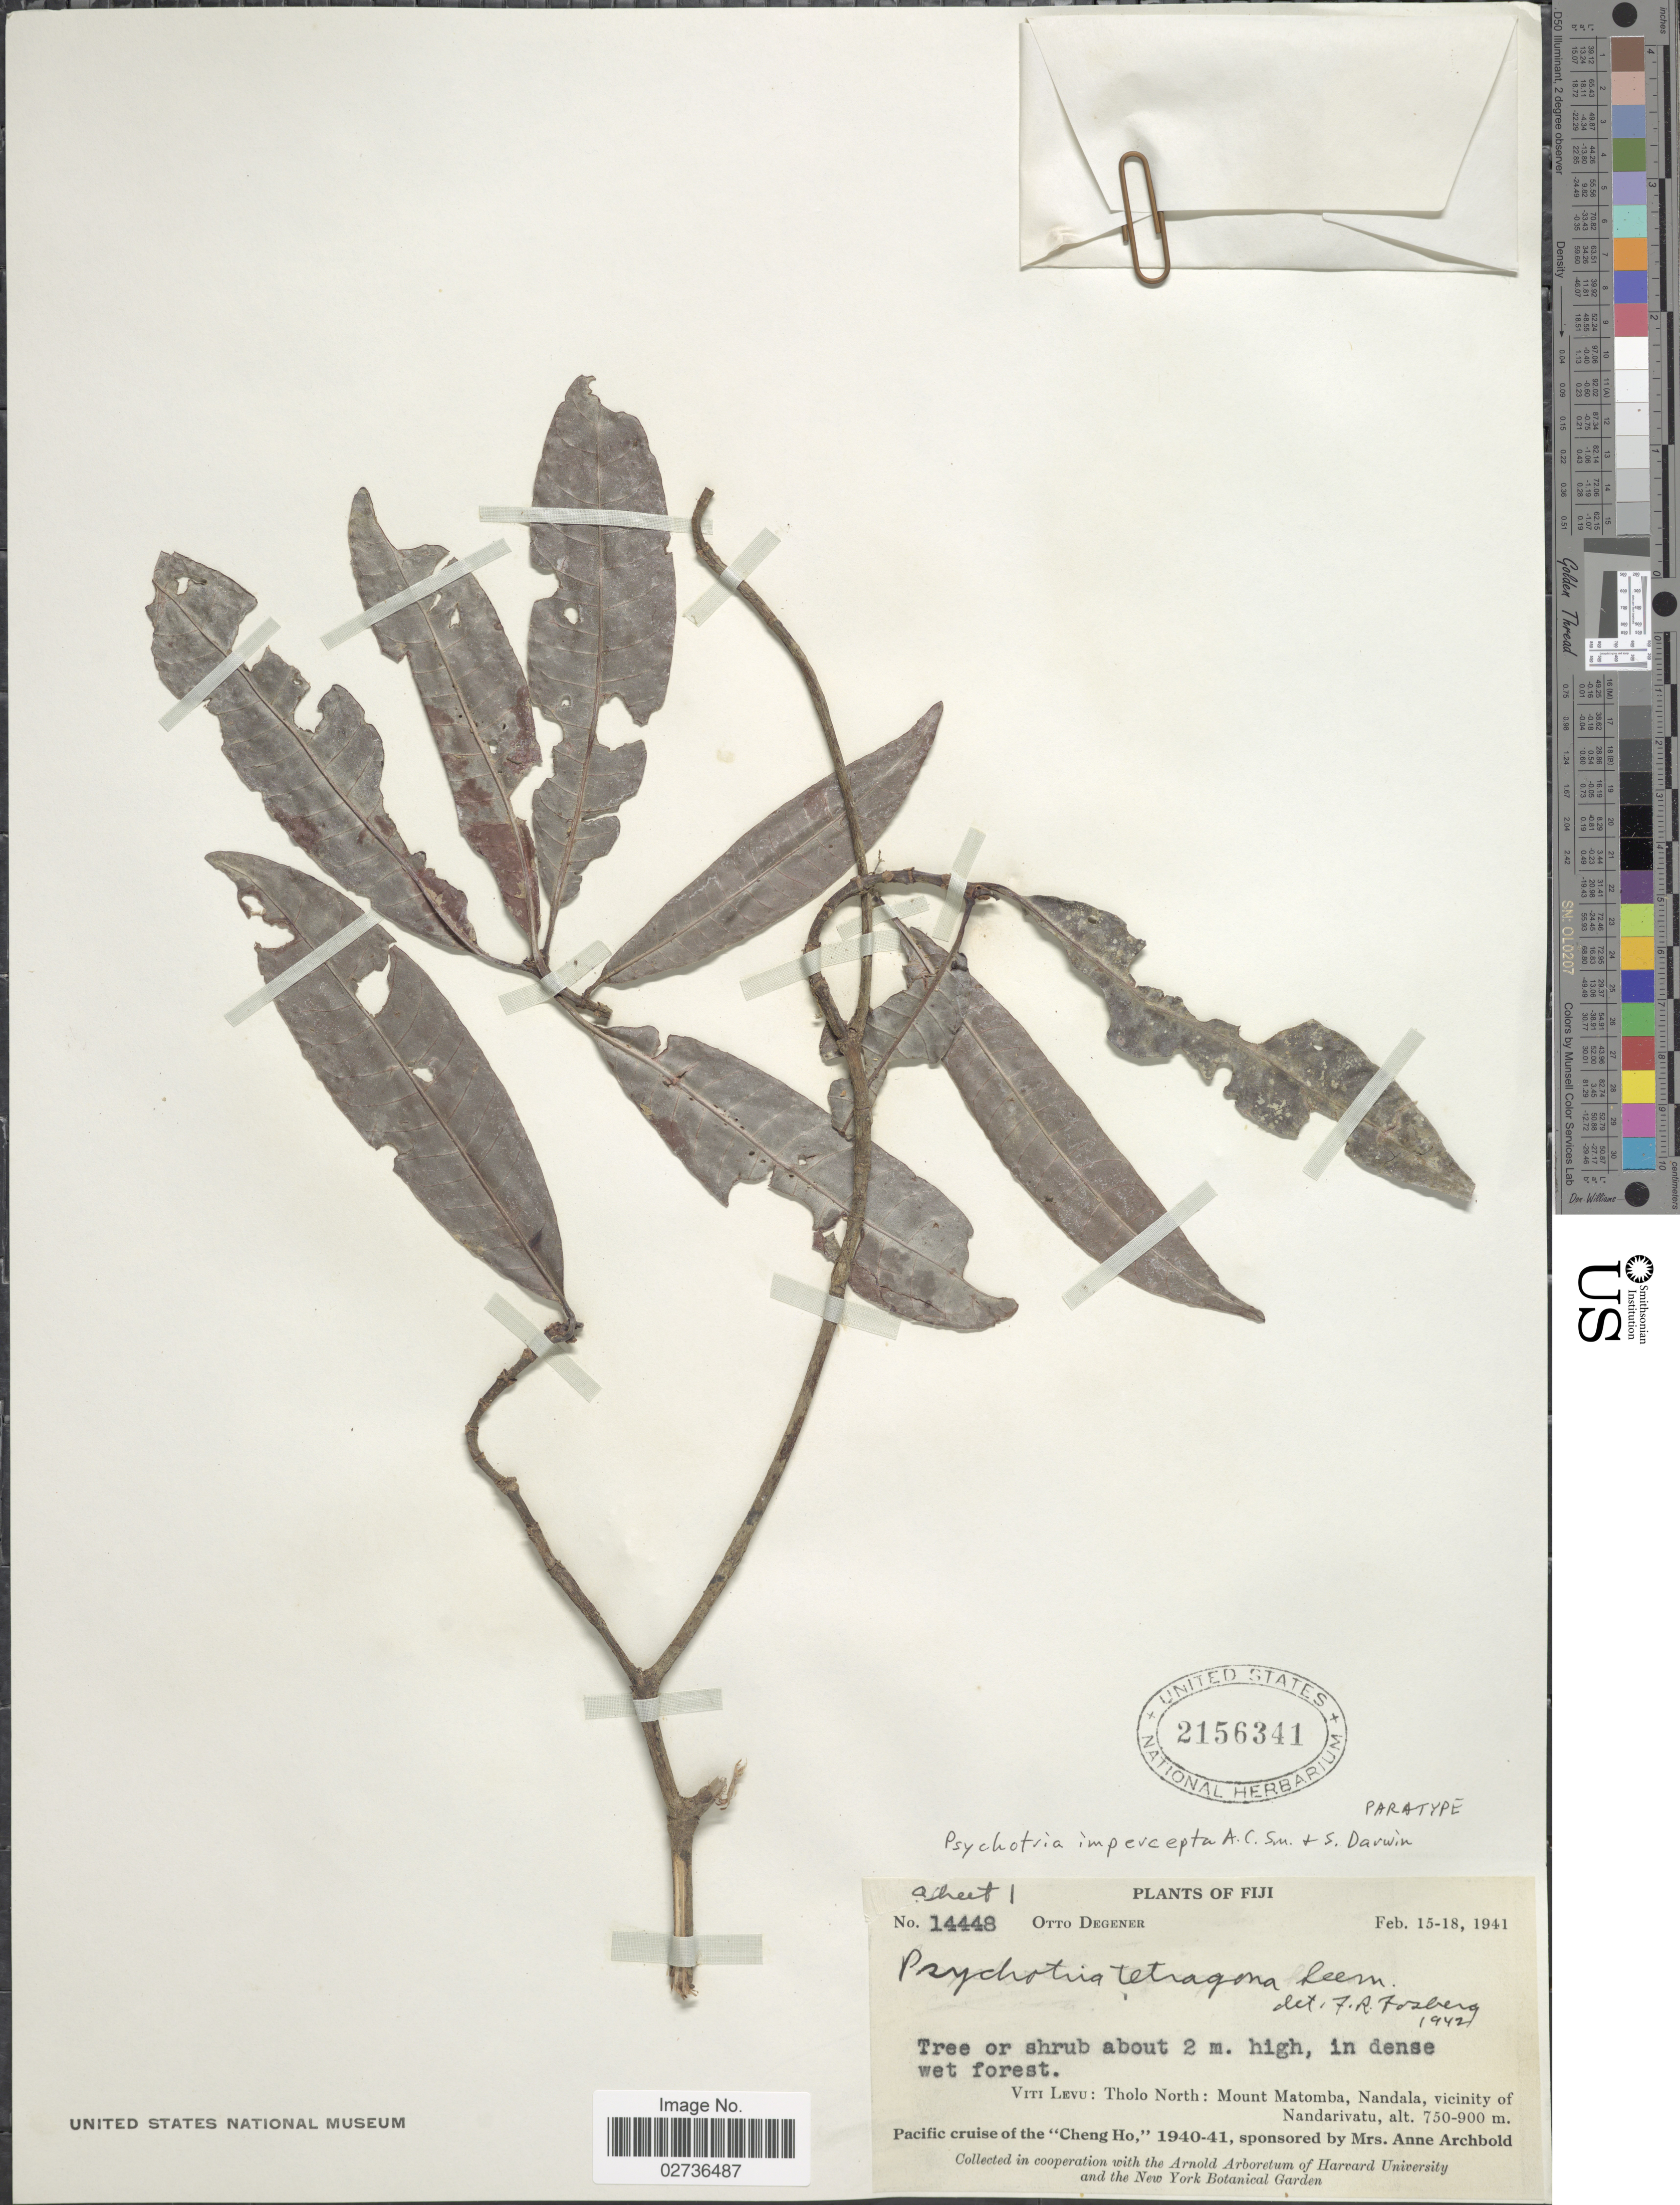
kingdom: Plantae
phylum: Tracheophyta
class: Magnoliopsida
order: Gentianales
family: Rubiaceae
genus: Psychotria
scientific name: Psychotria impercepta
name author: A.C. Sm. & S.P. Darwin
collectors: O. Degener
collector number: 14448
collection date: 1941-02-15/1941-02-18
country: Fiji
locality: Viti Levu: Tholo North: Mount Matomba, Nandala, vicinity of Nandarivatu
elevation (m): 750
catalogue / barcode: US 2156341